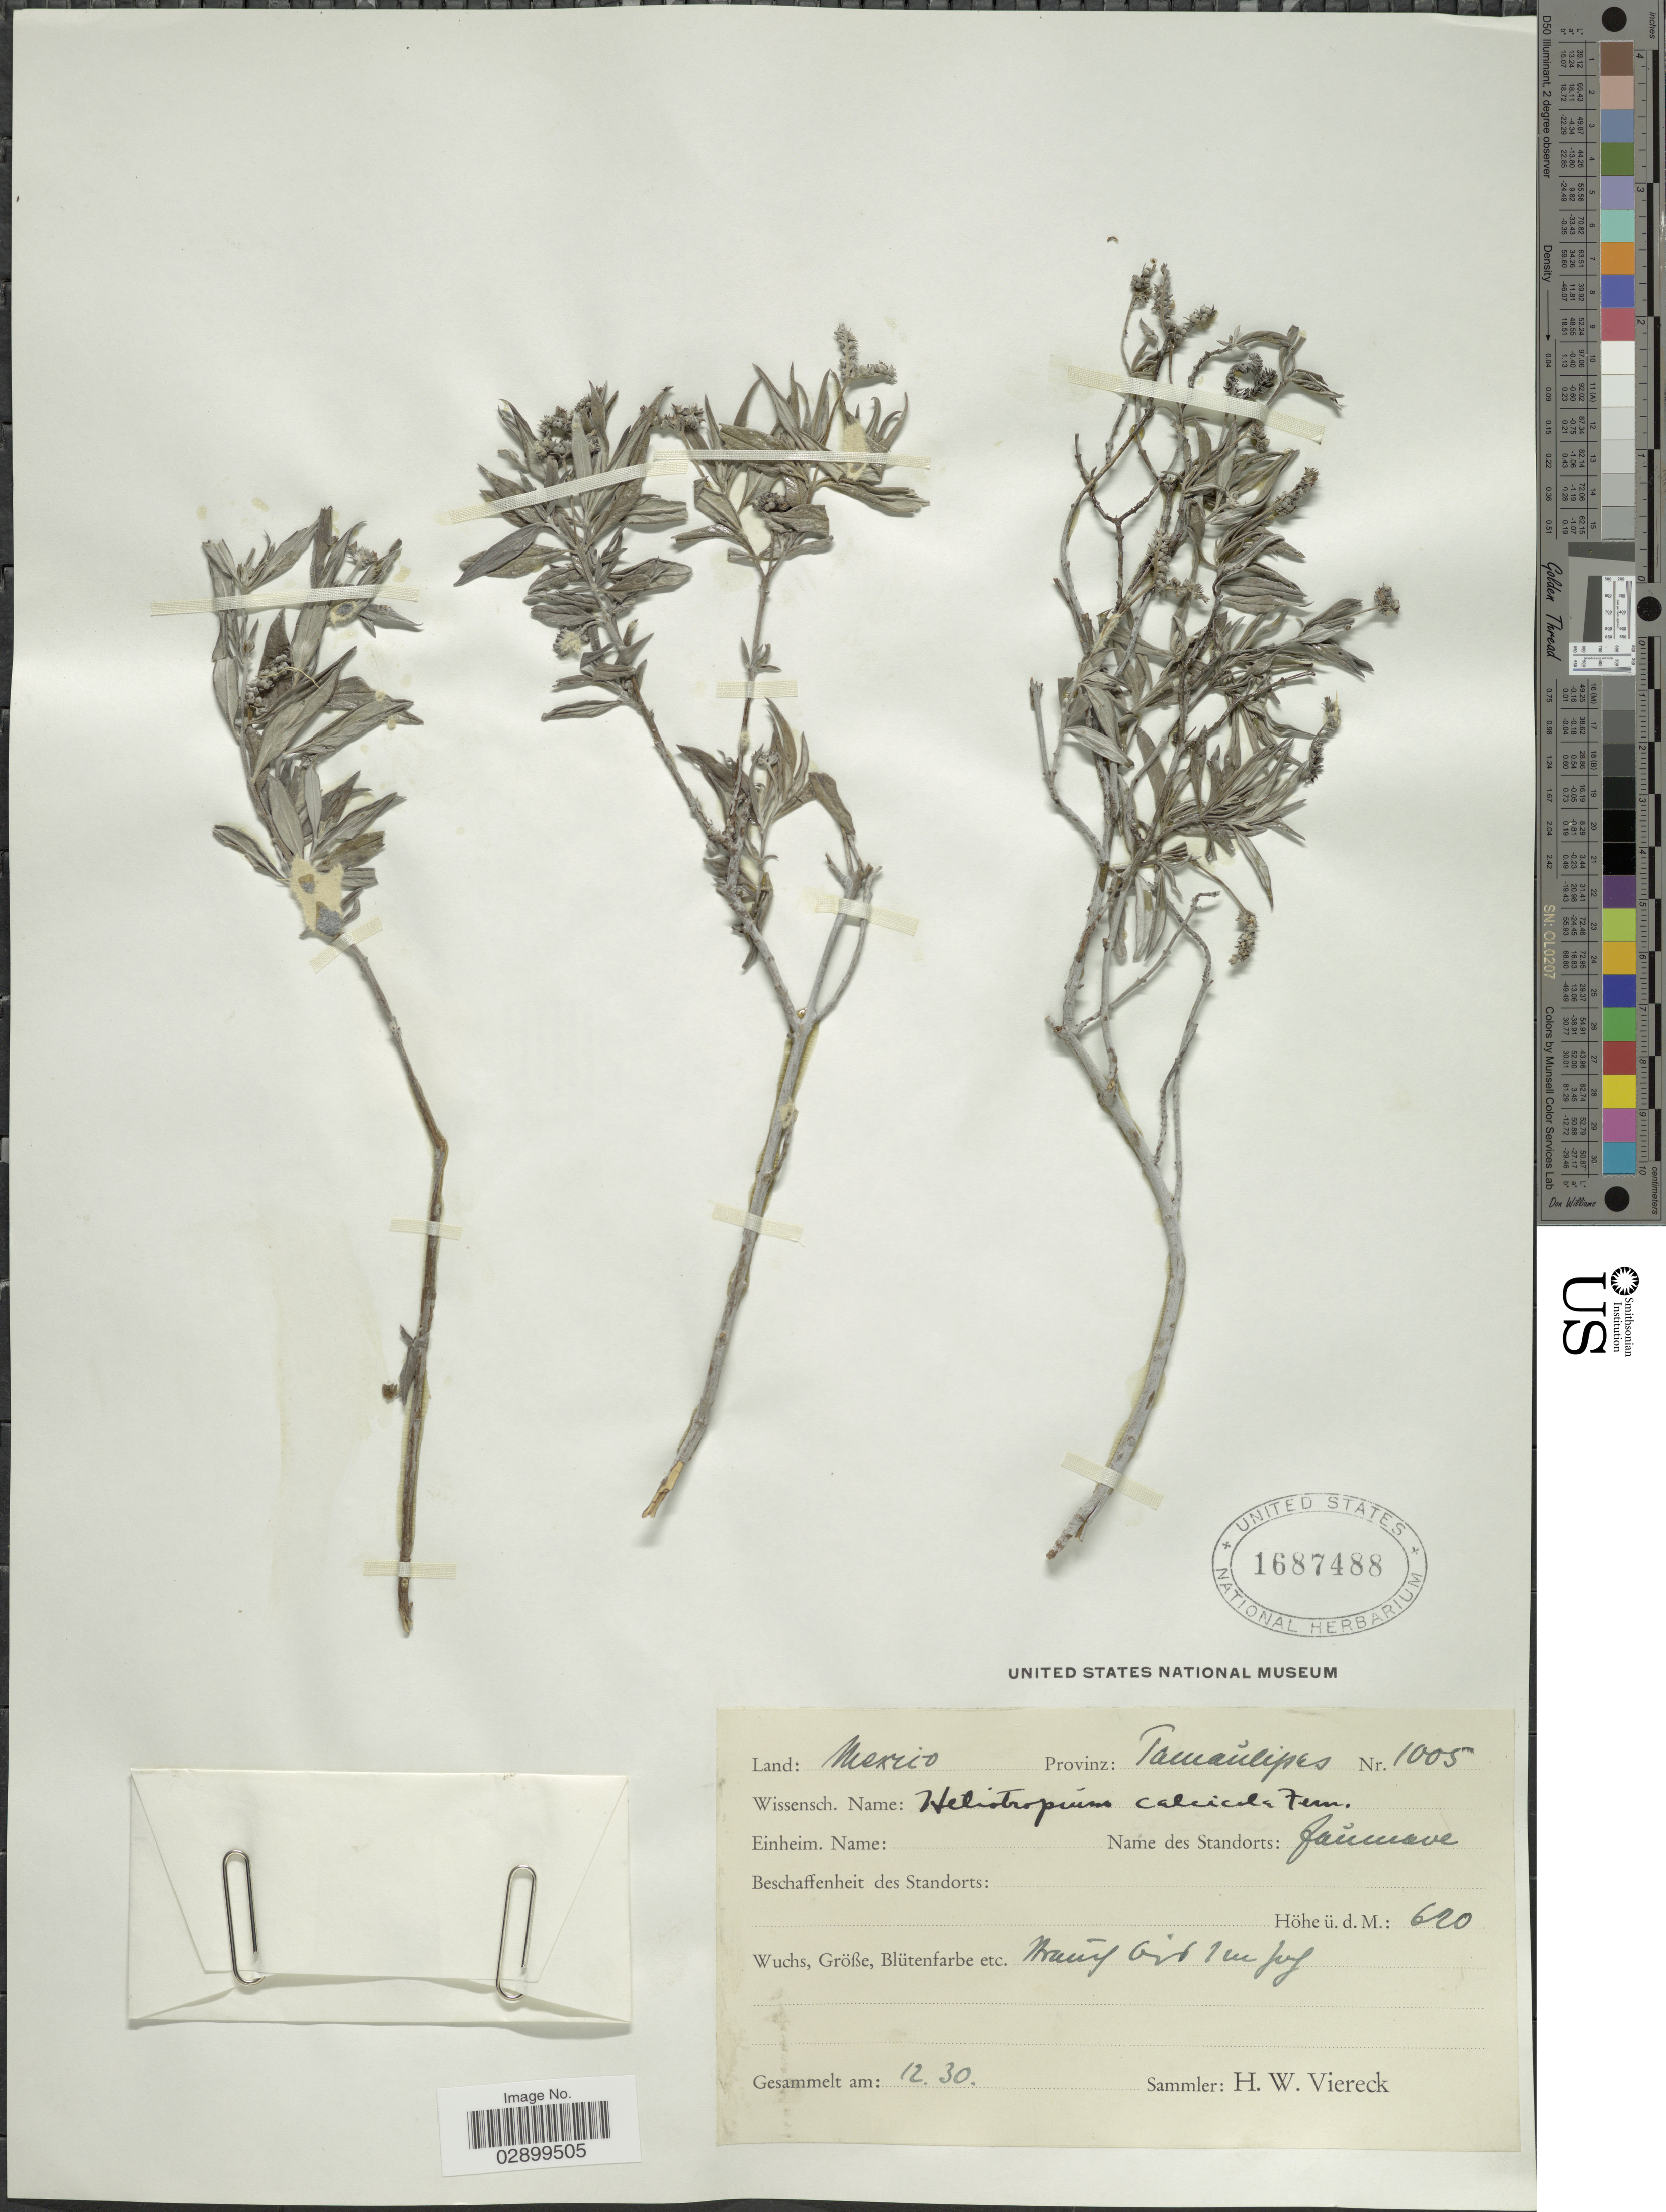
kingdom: Plantae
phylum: Tracheophyta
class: Magnoliopsida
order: Boraginales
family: Heliotropiaceae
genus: Heliotropium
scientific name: Heliotropium calcicola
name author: Fernald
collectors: H. W. Viereck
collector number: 1005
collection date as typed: Transcribed d/m/y: /12/30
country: Mexico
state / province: Tamaulipas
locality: Provinz: Tamaulipas. Jaümave.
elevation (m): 620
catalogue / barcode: US 1687488